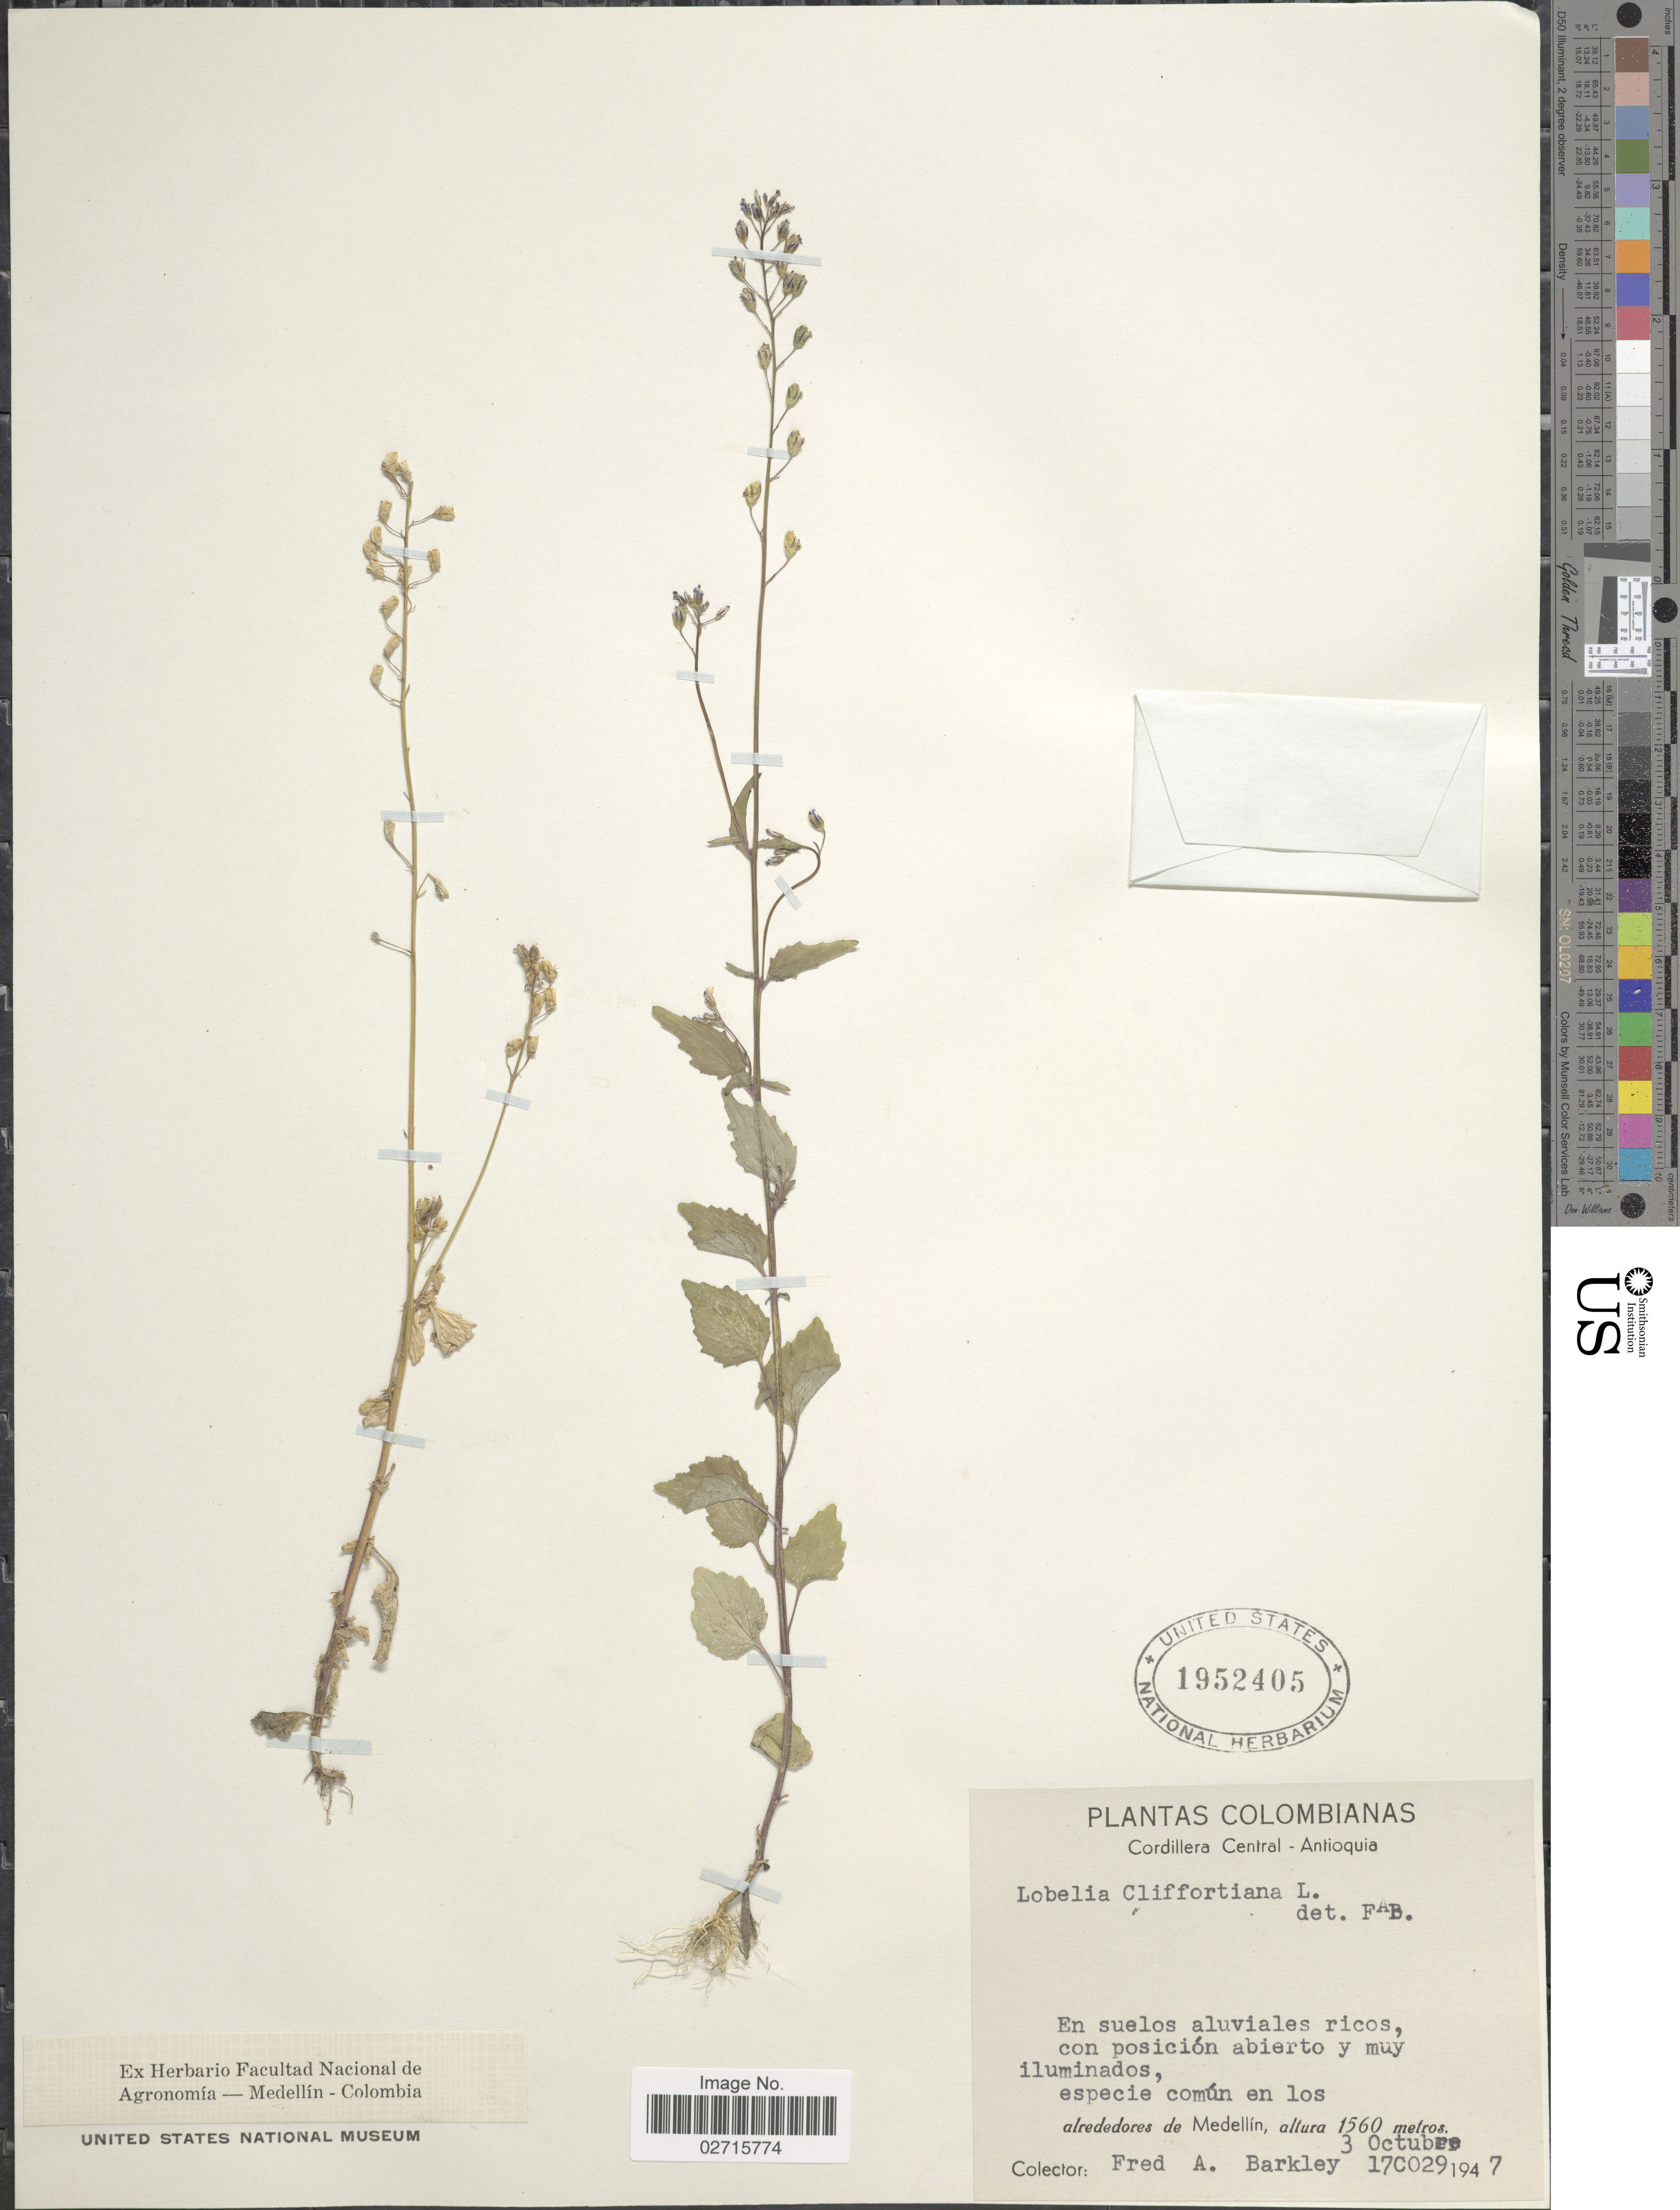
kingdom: Plantae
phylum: Tracheophyta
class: Magnoliopsida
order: Asterales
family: Campanulaceae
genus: Lobelia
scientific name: Lobelia xalapensis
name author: Kunth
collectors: F. A. Barkley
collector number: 170029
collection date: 1947-10-03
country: Colombia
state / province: Antioquia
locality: Cordillera Central. Especie comun en los alrededores de Medellin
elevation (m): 1560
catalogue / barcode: US 1952405